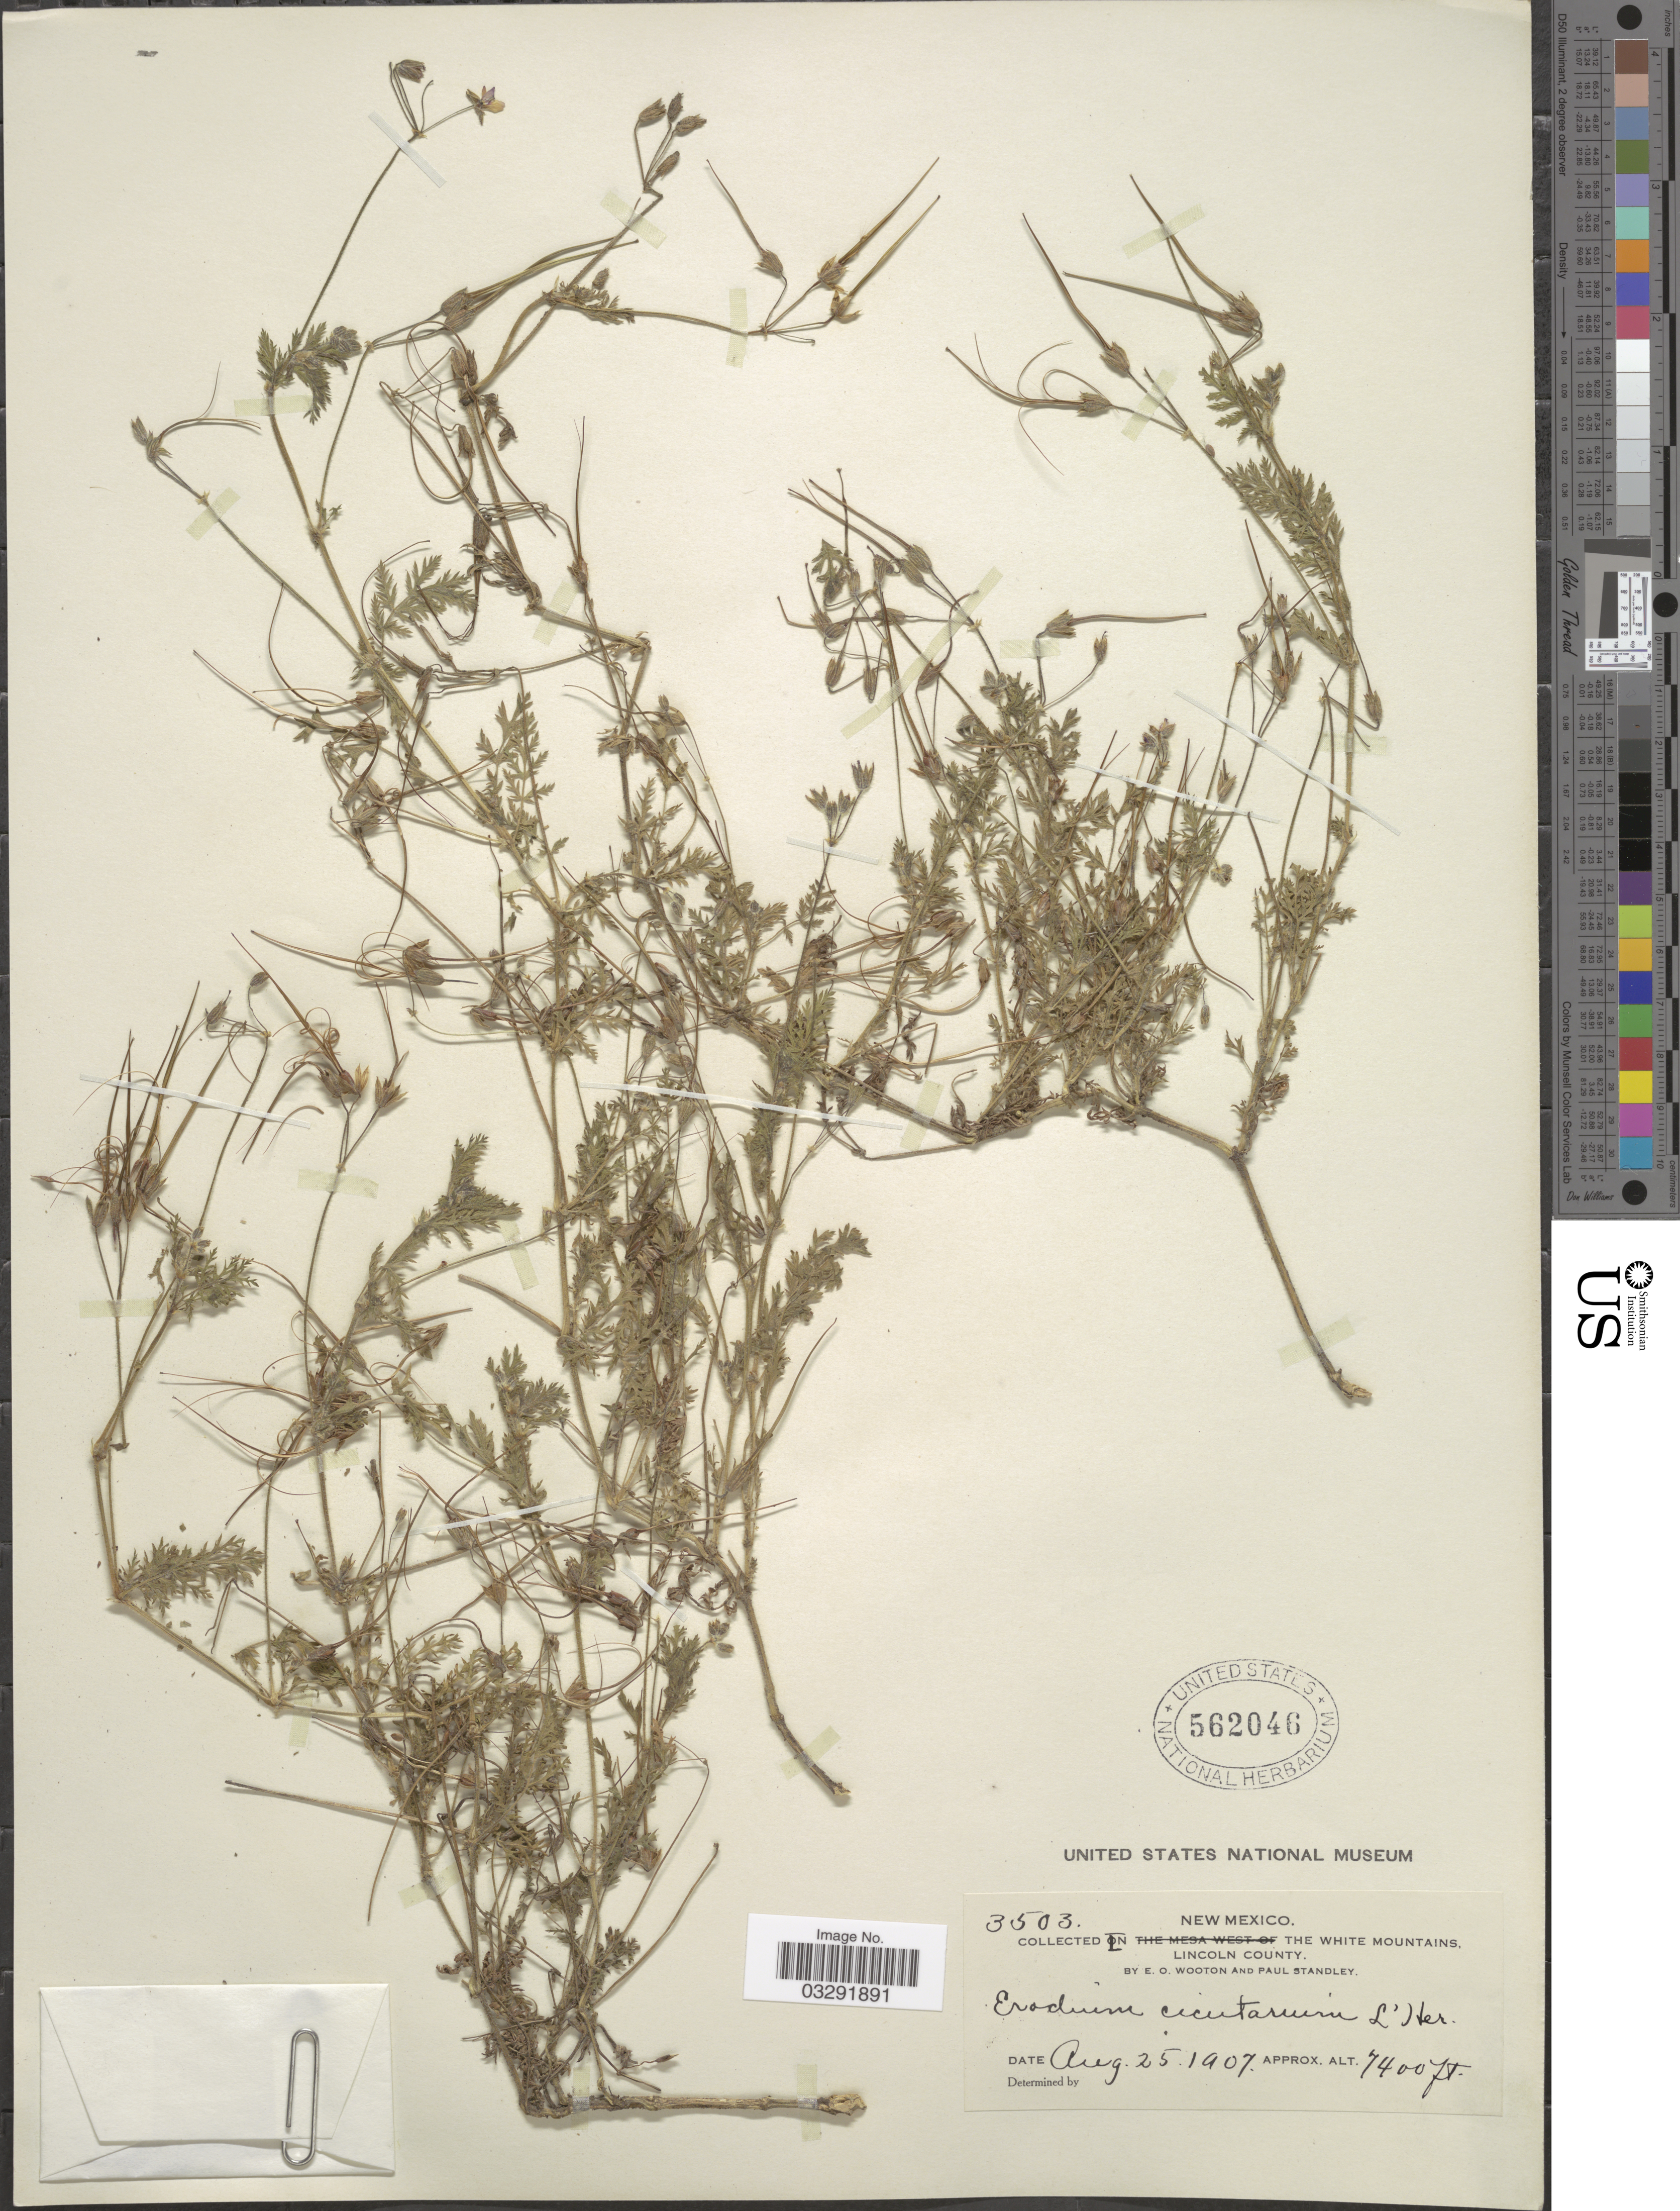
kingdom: Plantae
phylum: Tracheophyta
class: Magnoliopsida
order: Geraniales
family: Geraniaceae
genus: Erodium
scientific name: Erodium cicutarium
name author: (L.) L'Hér.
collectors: E. O. Wooton & P. C. Standley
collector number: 3503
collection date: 1907-08-25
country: United States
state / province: New Mexico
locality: White Mountains, Lincoln County.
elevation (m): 2256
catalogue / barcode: US 562046